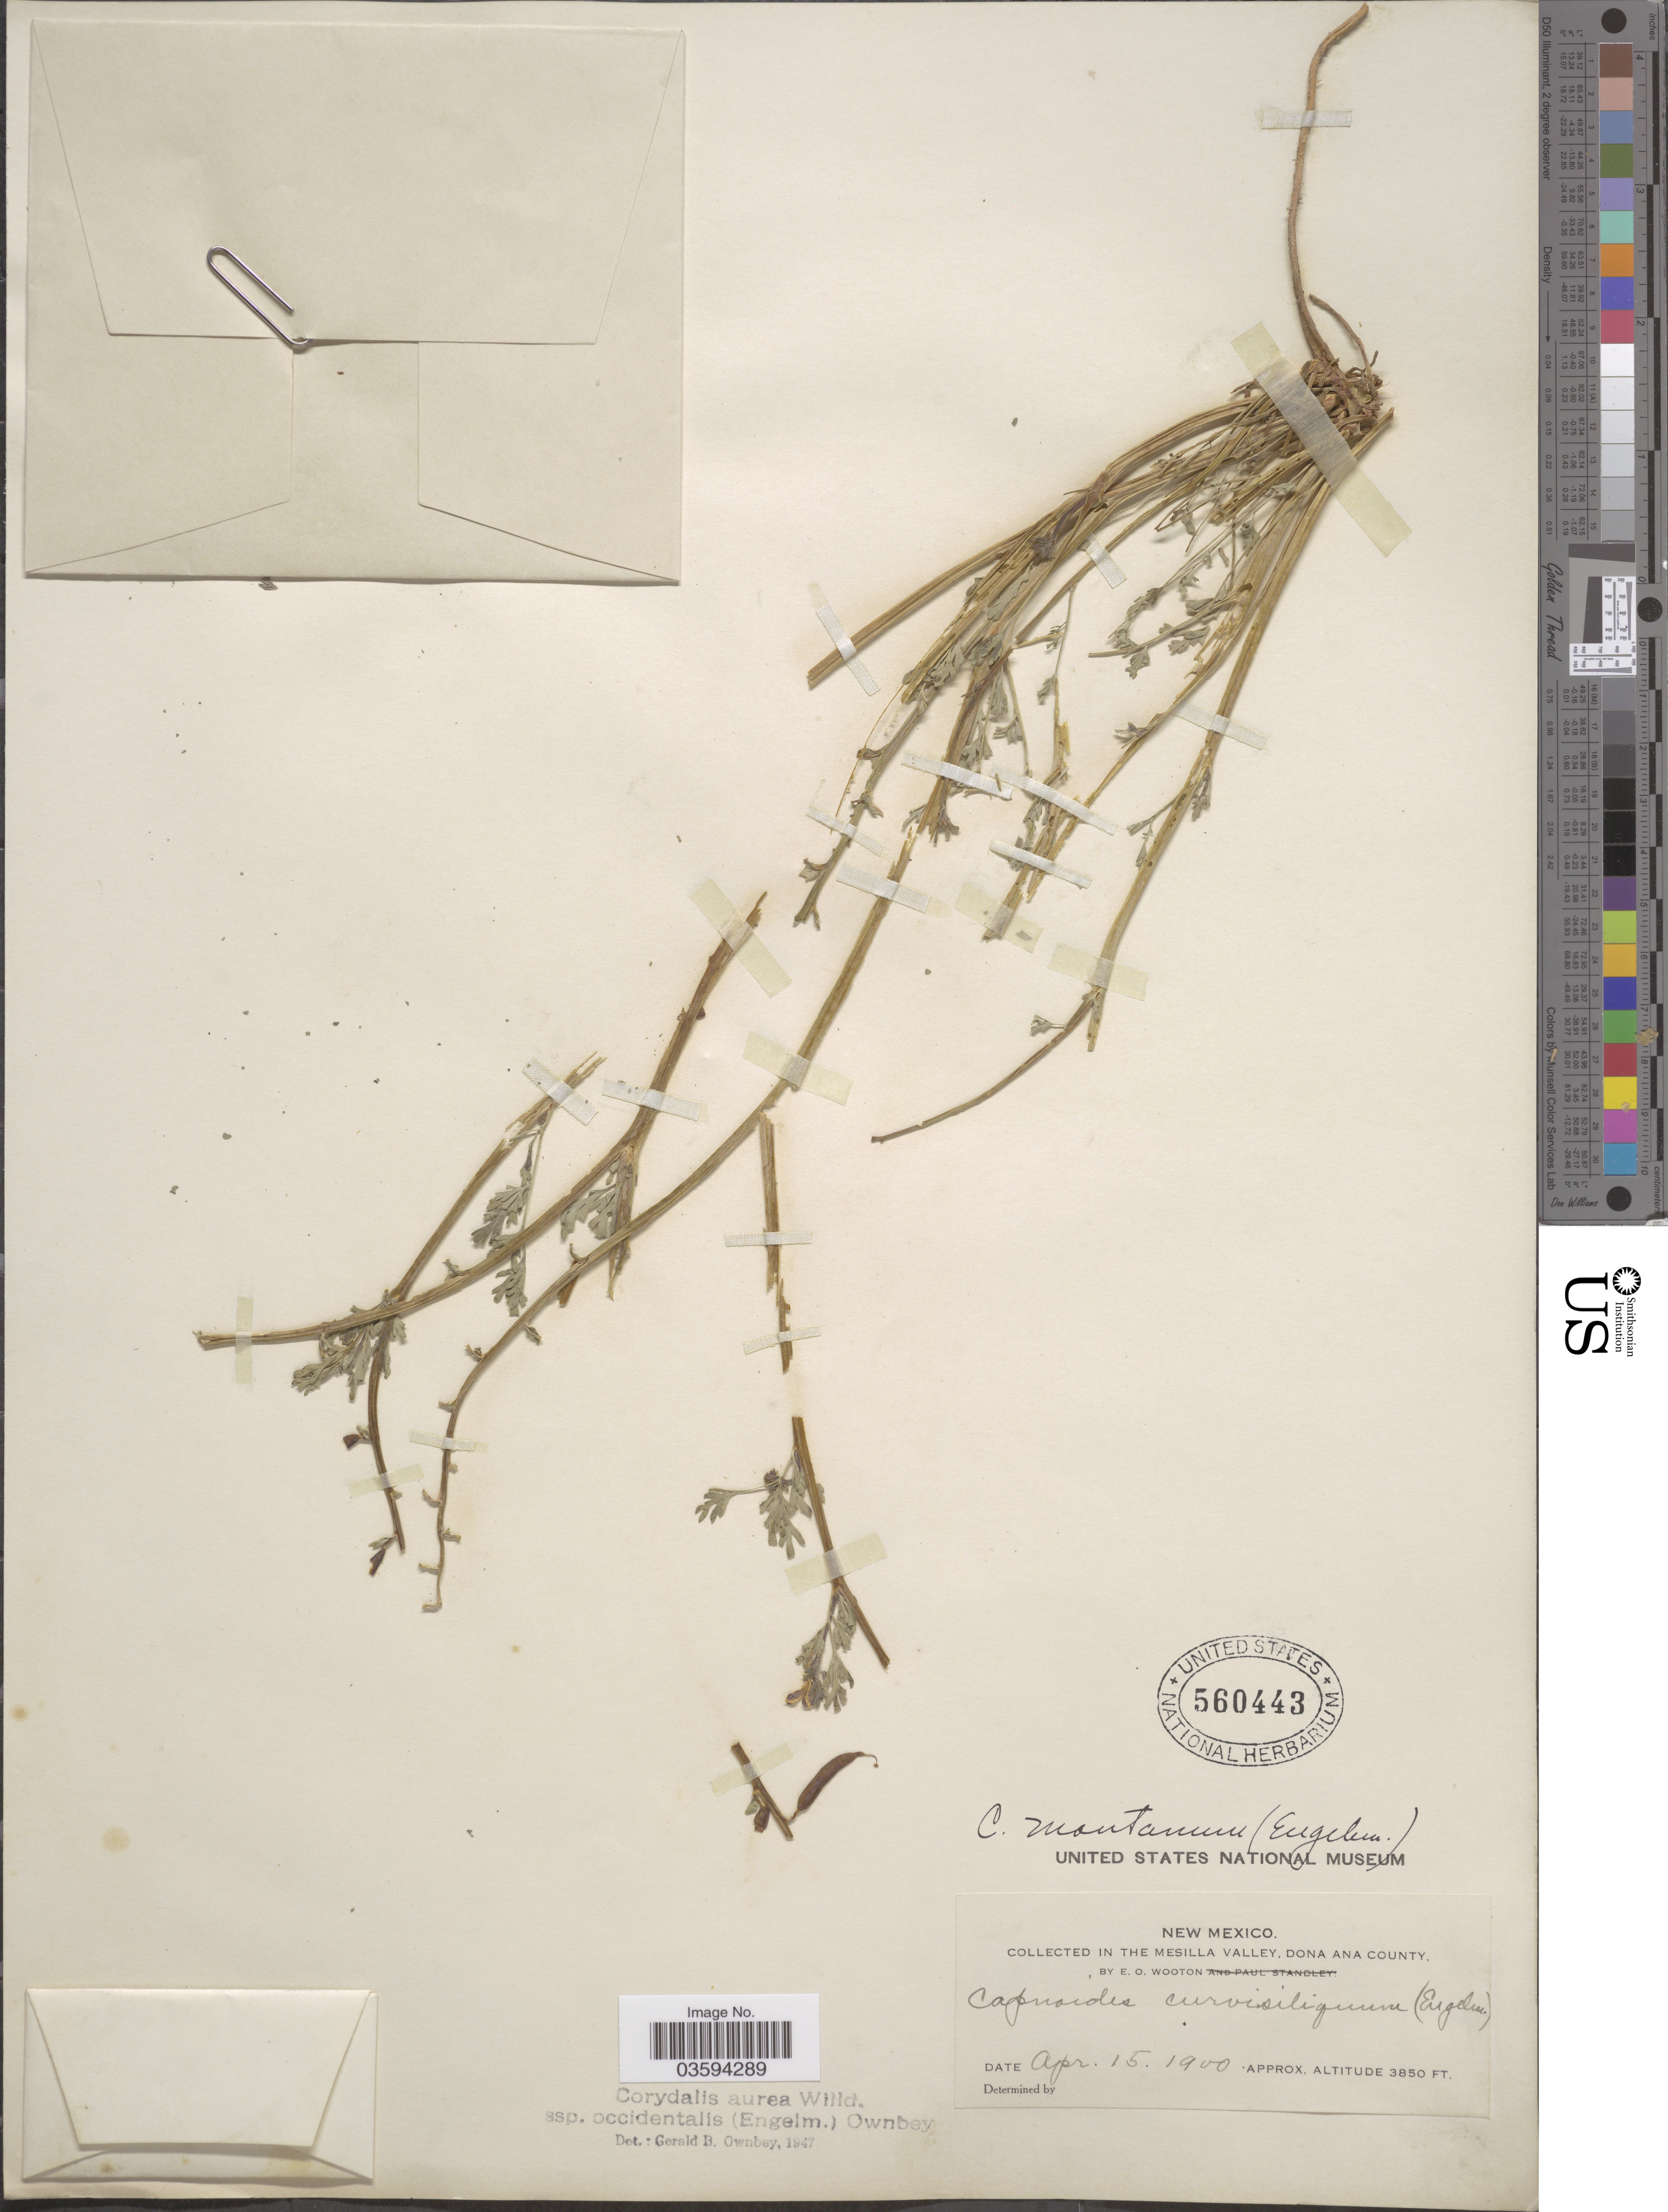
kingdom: Plantae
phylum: Tracheophyta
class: Magnoliopsida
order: Ranunculales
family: Papaveraceae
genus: Corydalis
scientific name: Corydalis aurea subsp. occidentalis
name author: Willd.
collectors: E. O. Wooton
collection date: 1900-04-15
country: United States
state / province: New Mexico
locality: In The Mesilla Valley, Dona Ana County.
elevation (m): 1173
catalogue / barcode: US 560443